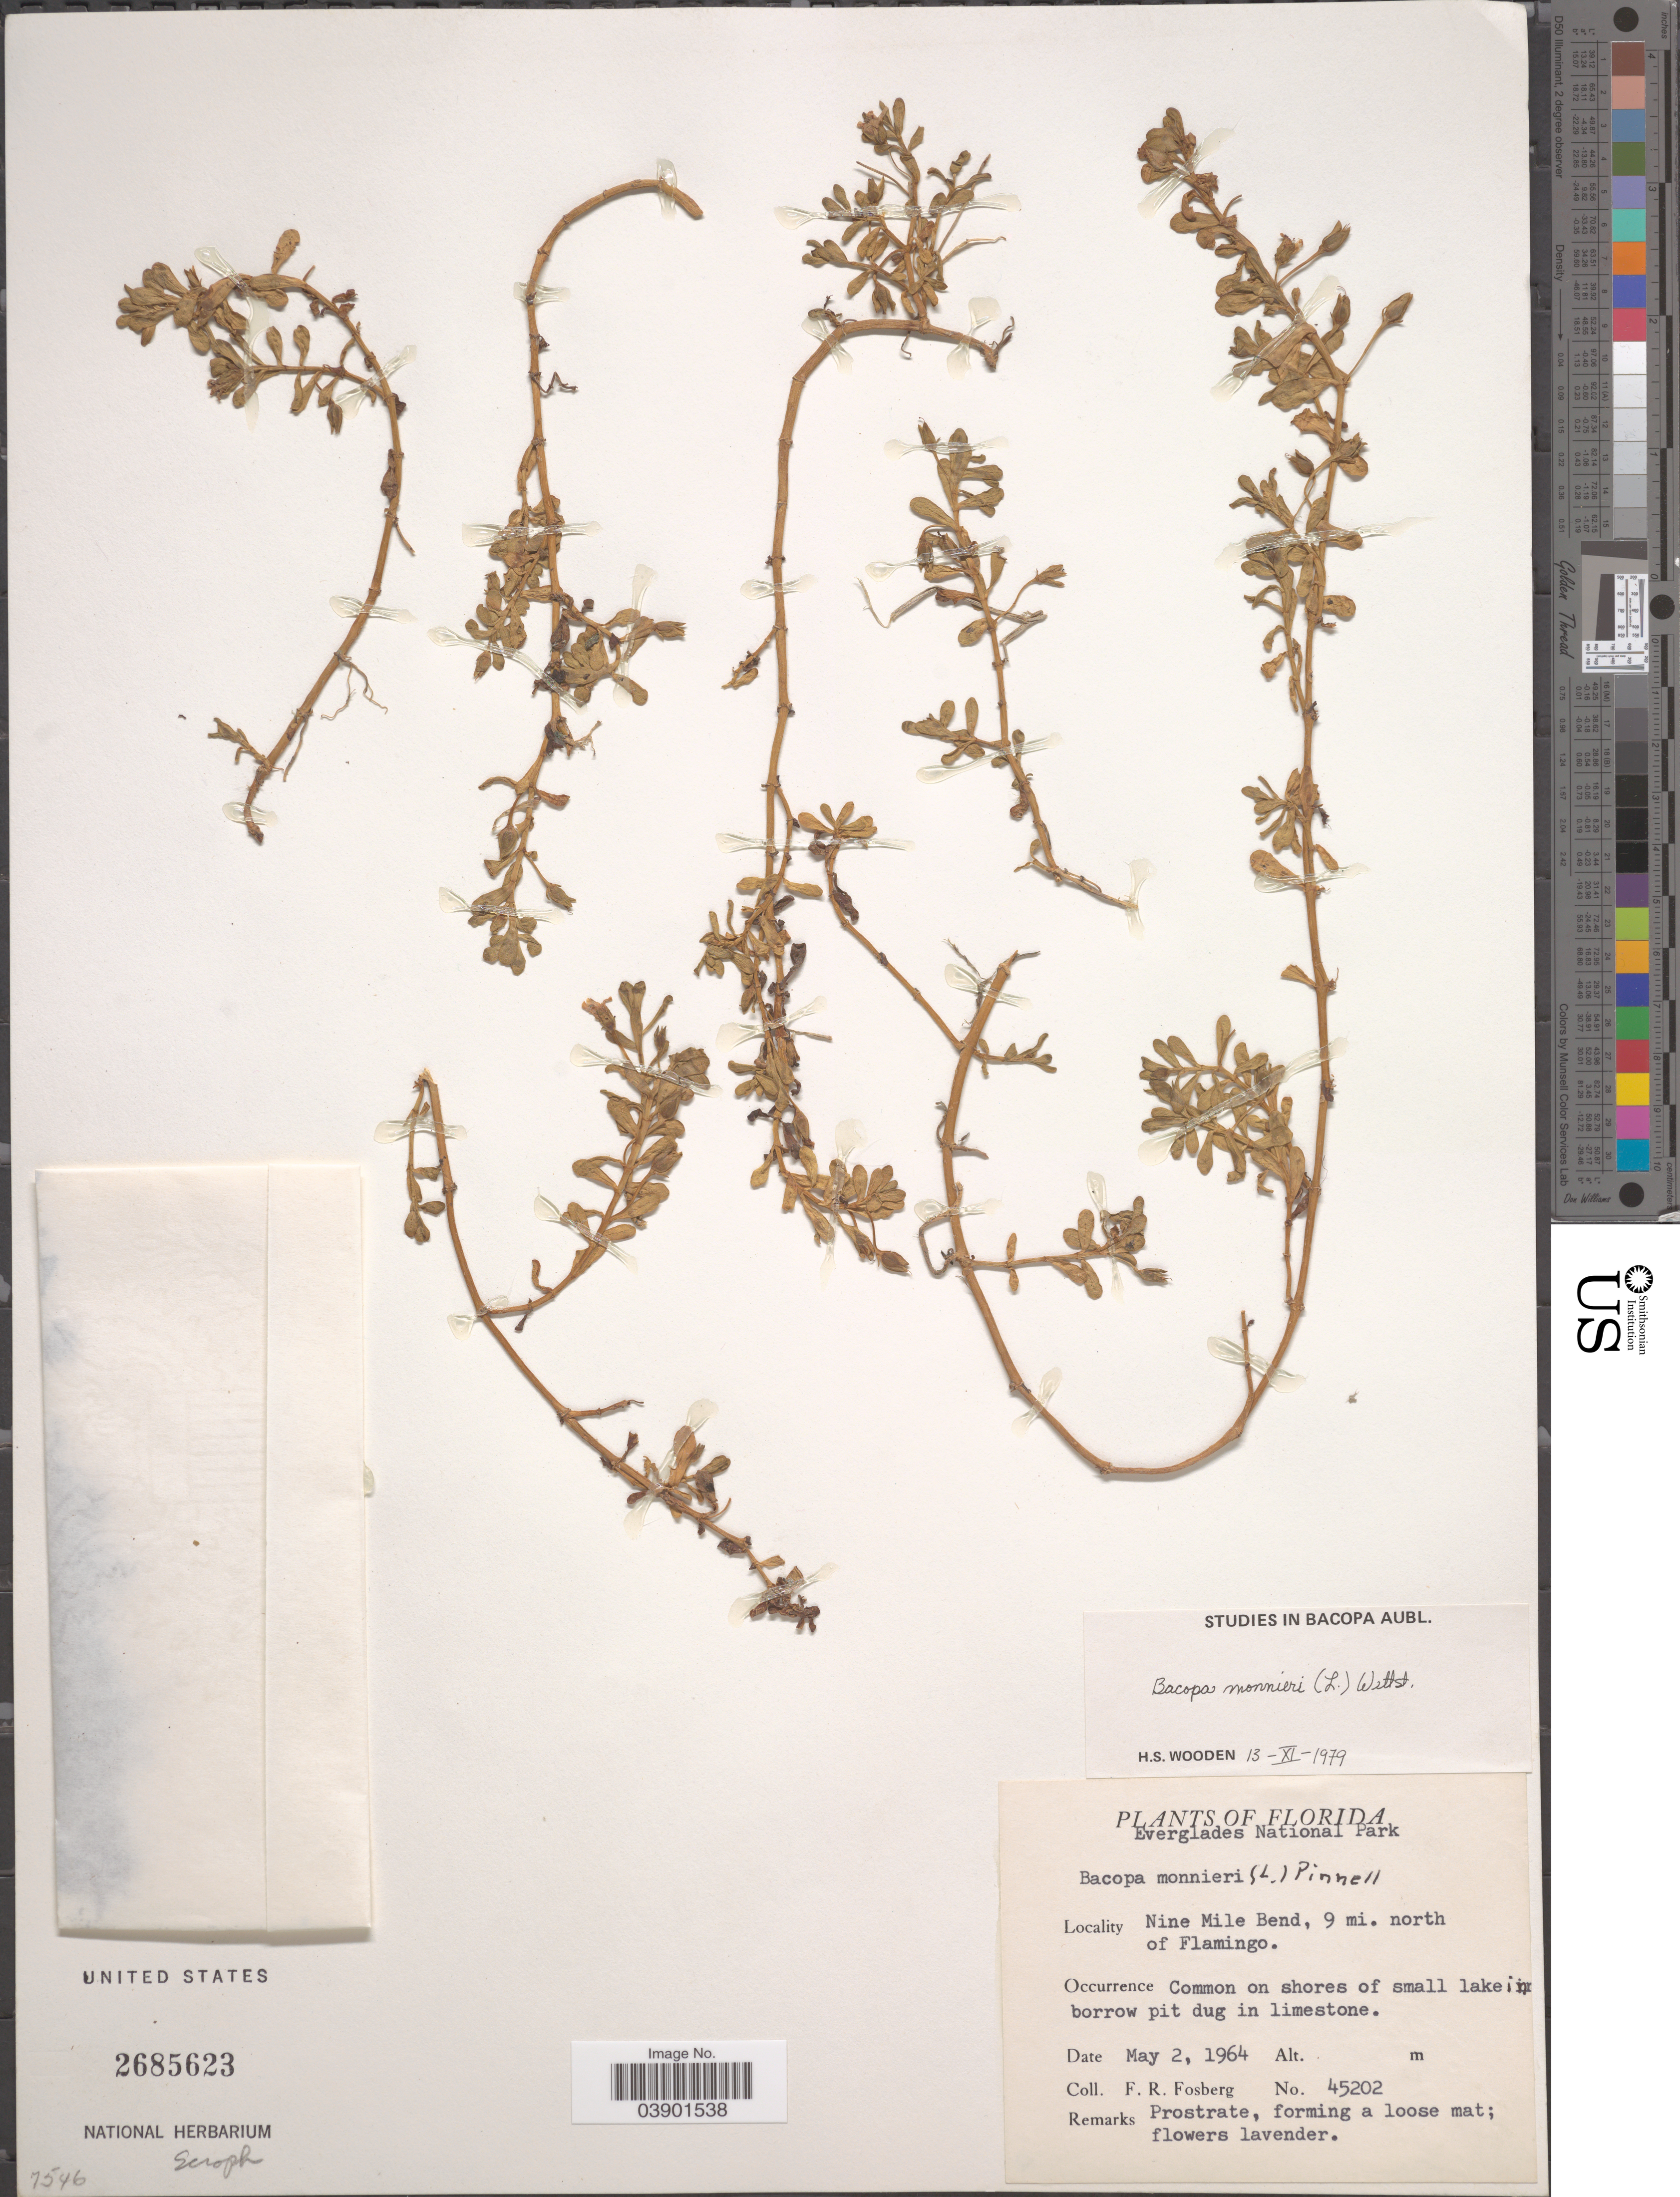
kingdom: Plantae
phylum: Tracheophyta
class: Magnoliopsida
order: Lamiales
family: Plantaginaceae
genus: Bacopa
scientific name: Bacopa monnieri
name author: (L.) Pennell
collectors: F. R. Fosberg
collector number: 45202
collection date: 1964-05-02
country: United States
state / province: Florida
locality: Everglades National Park. Nine Mile Bend, 9 mi. north of Flamingo.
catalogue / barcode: US 2685623